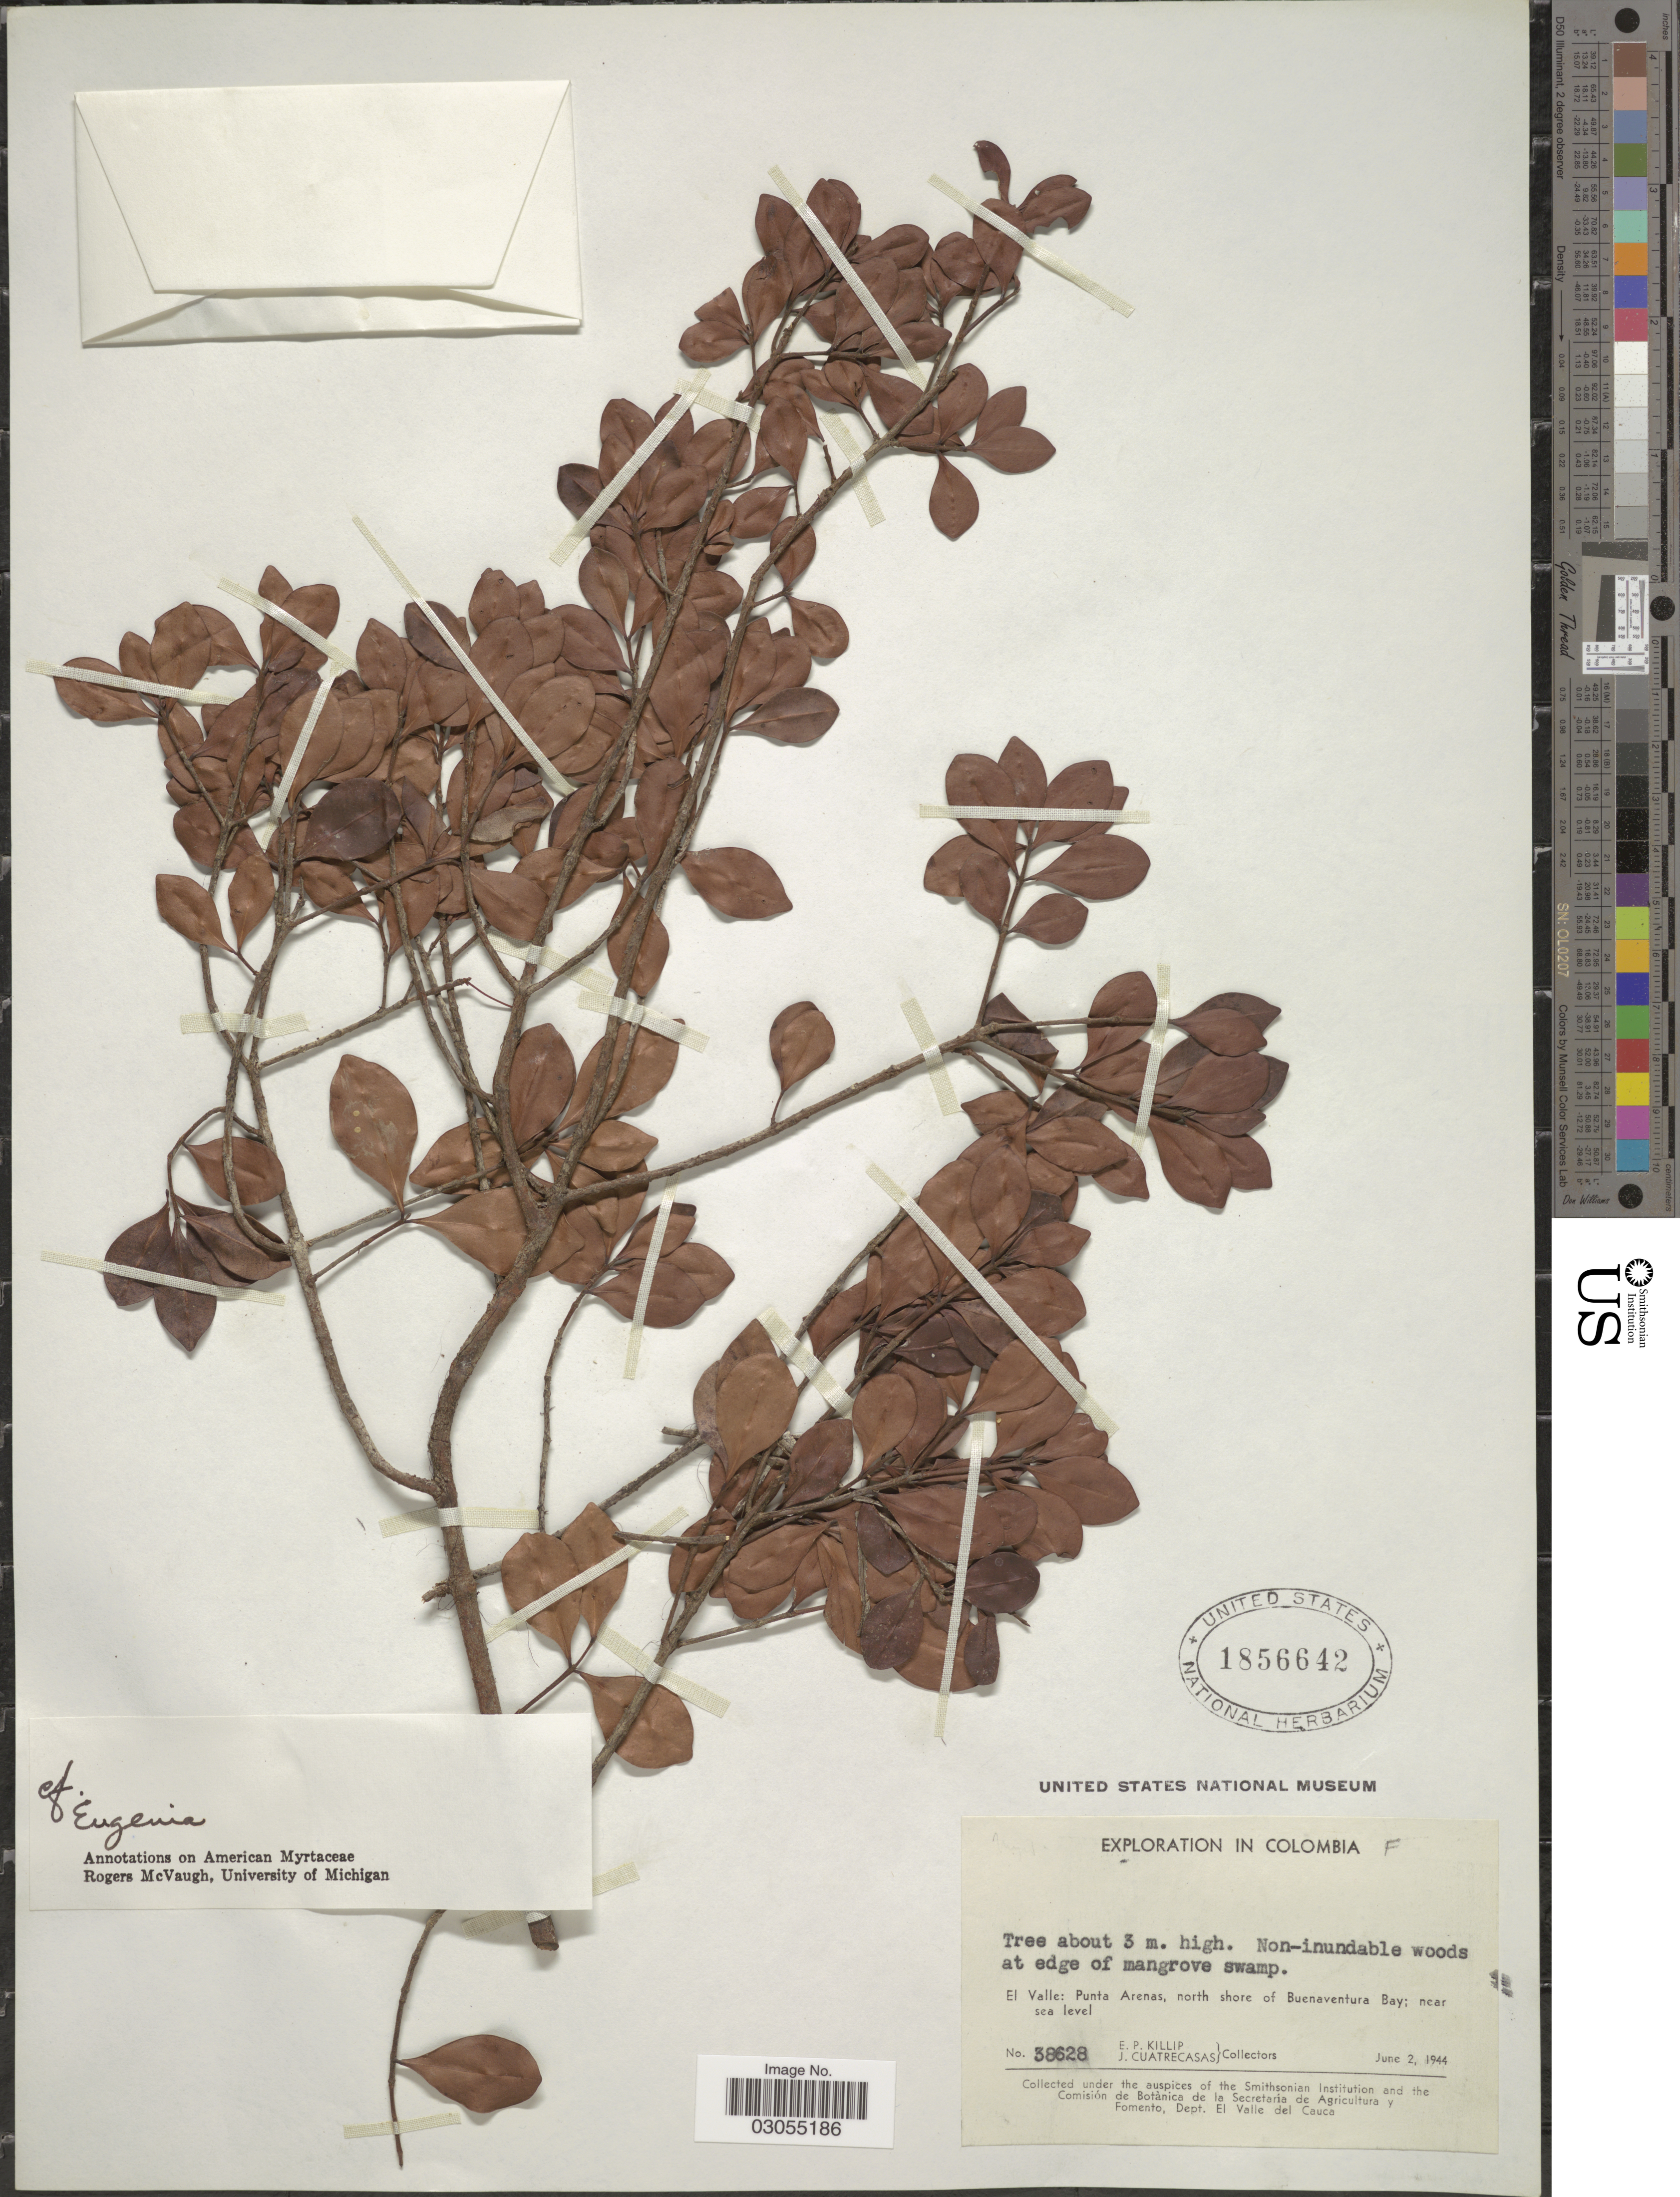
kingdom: Plantae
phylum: Tracheophyta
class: Magnoliopsida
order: Myrtales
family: Myrtaceae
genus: Calyptranthes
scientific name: Calyptranthes buchenavioides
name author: Parra-Os.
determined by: Parra-O, Carlos A., Instituto de Ciencias Naturales - Universidad Nacional de Colombia (COLOMBIA)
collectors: E. P. Killip & J. Cuatrecasas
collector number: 38628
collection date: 1944-06-02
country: Colombia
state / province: Valle del Cauca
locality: At edge of mangrove swamp. El Valle: Punta Arenas, north shore of Buenaventura Bay.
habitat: Non-inundable woods at edge of mangrove swamp.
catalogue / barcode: US 1856642